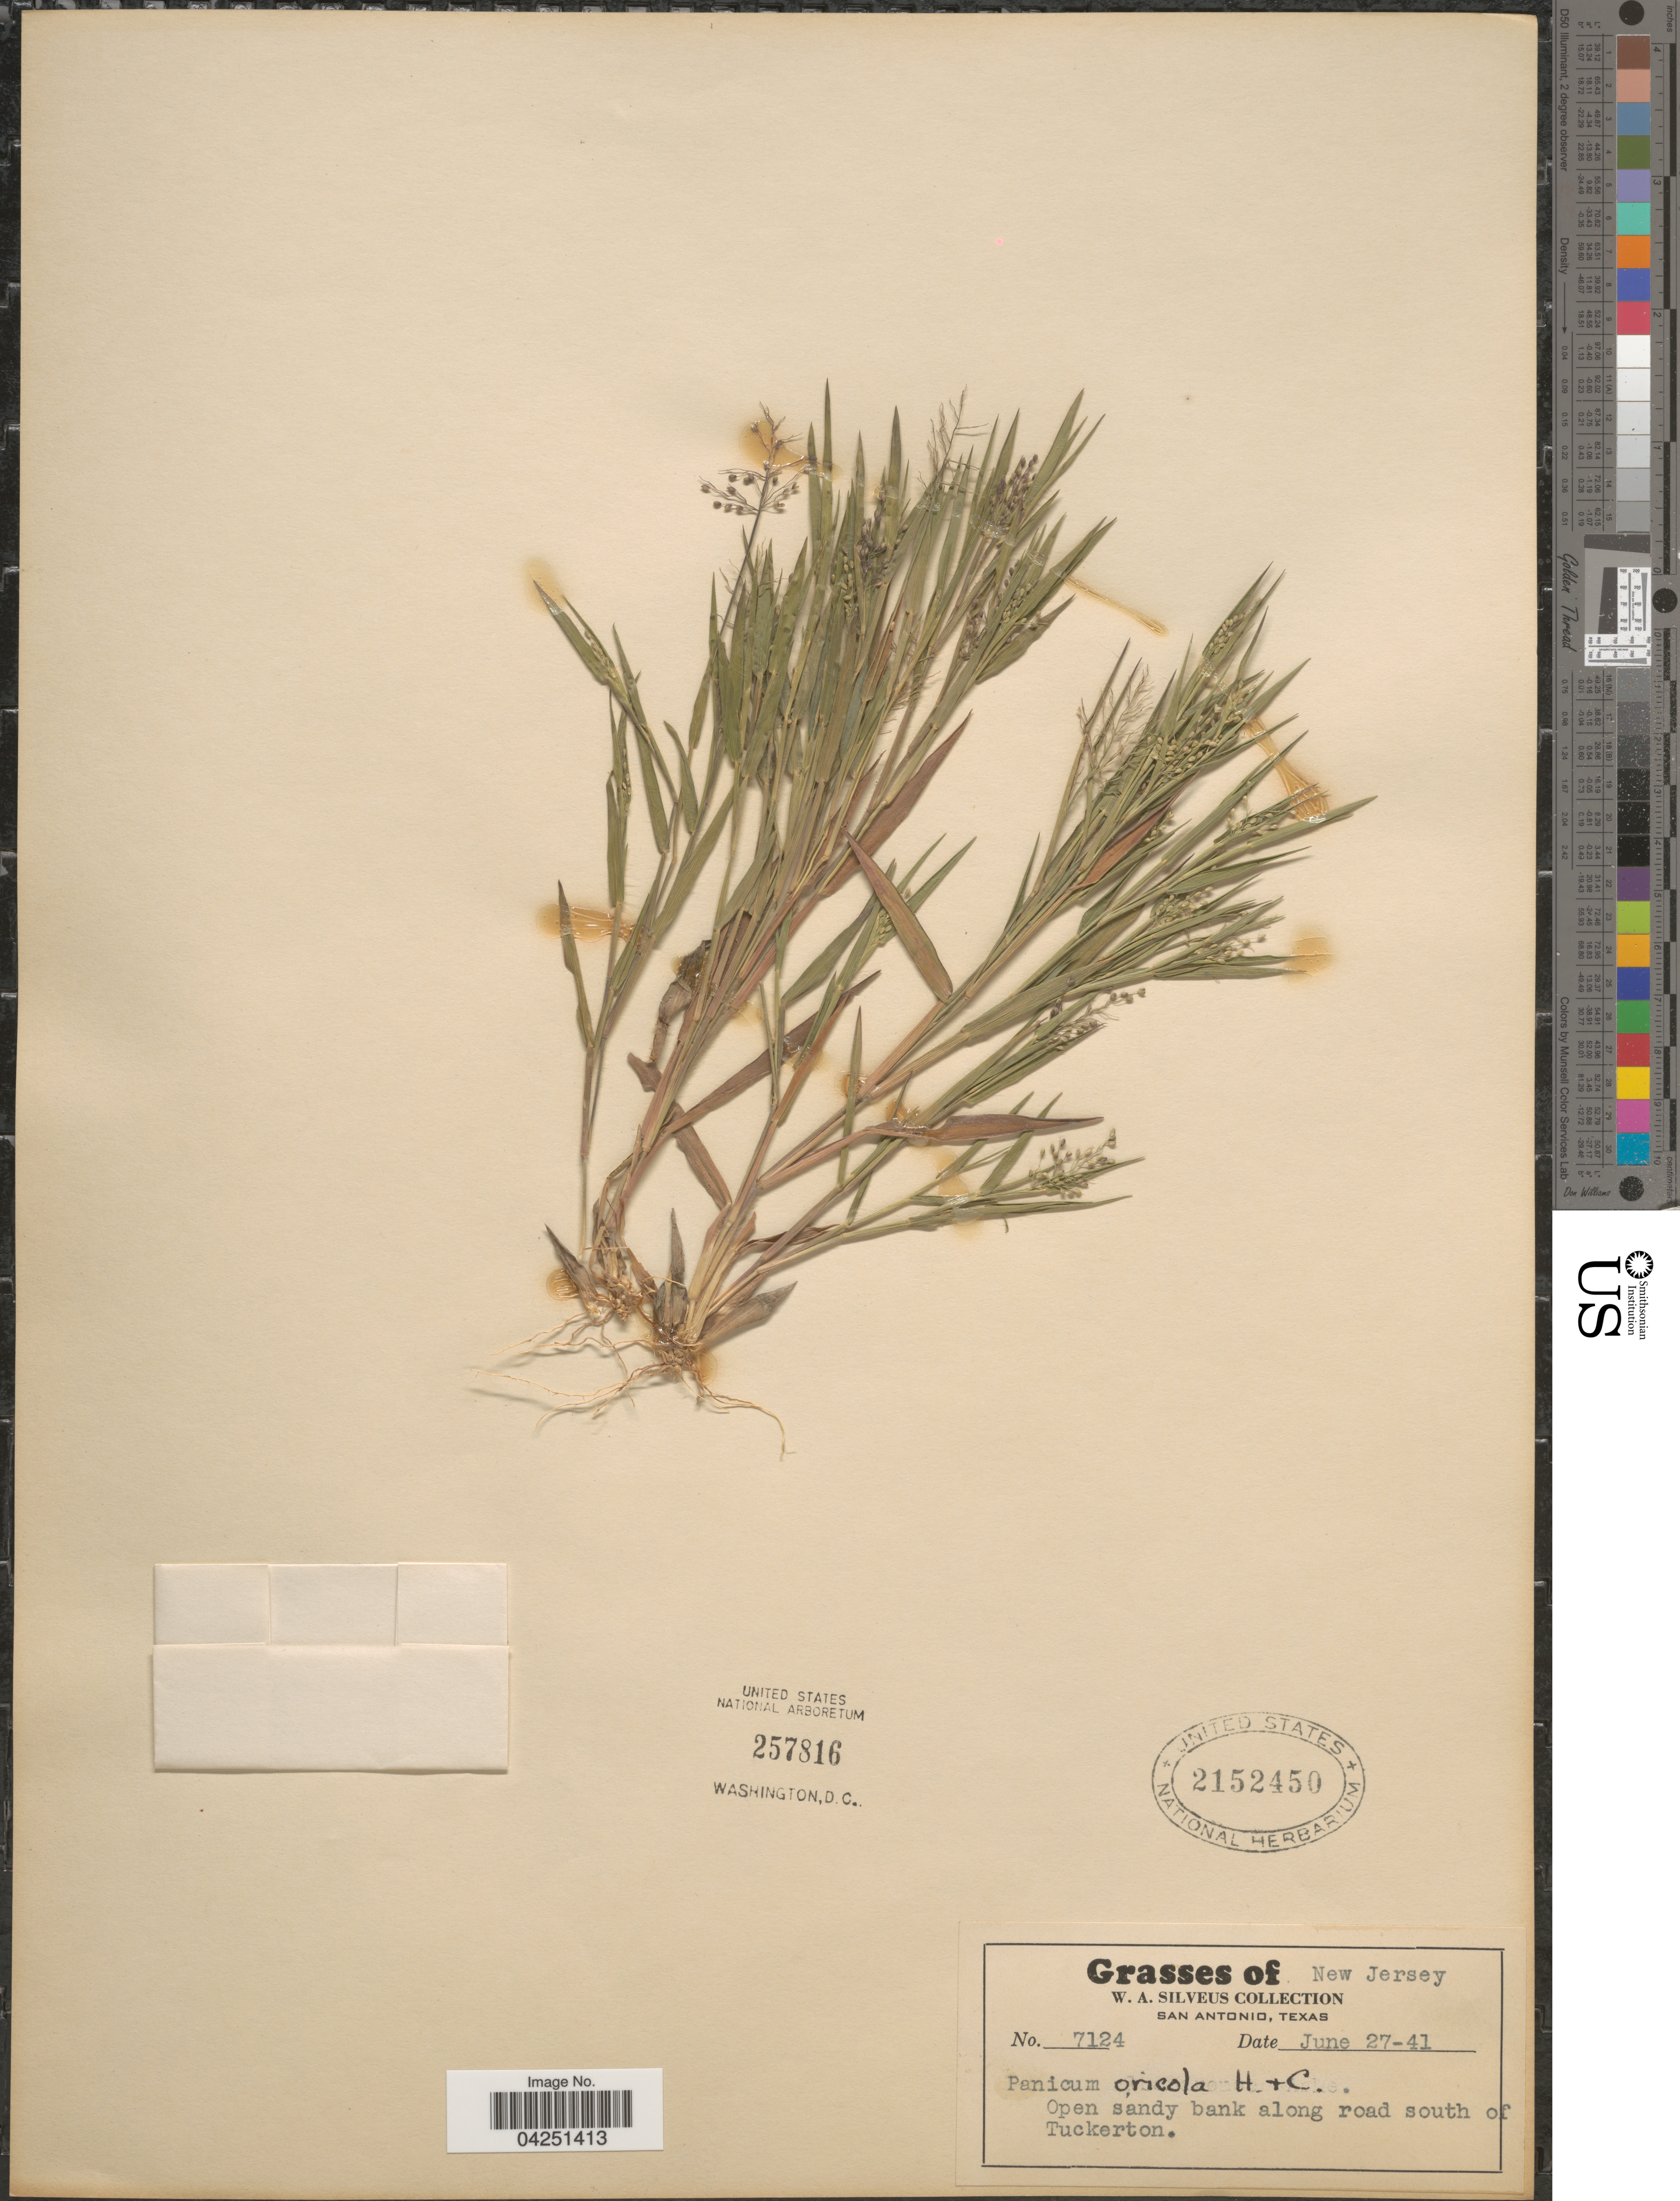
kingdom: Plantae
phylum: Tracheophyta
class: Liliopsida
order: Poales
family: Poaceae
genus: Dichanthelium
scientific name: Dichanthelium acuminatum var. acuminatum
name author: (Sw.) Gould & C.A. Clark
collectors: W. Silveus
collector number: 7124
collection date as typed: Transcribed d/m/y: 27/6/41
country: United States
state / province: New Jersey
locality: Open sandy bank along road south of Tuckerton.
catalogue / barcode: US 2152450